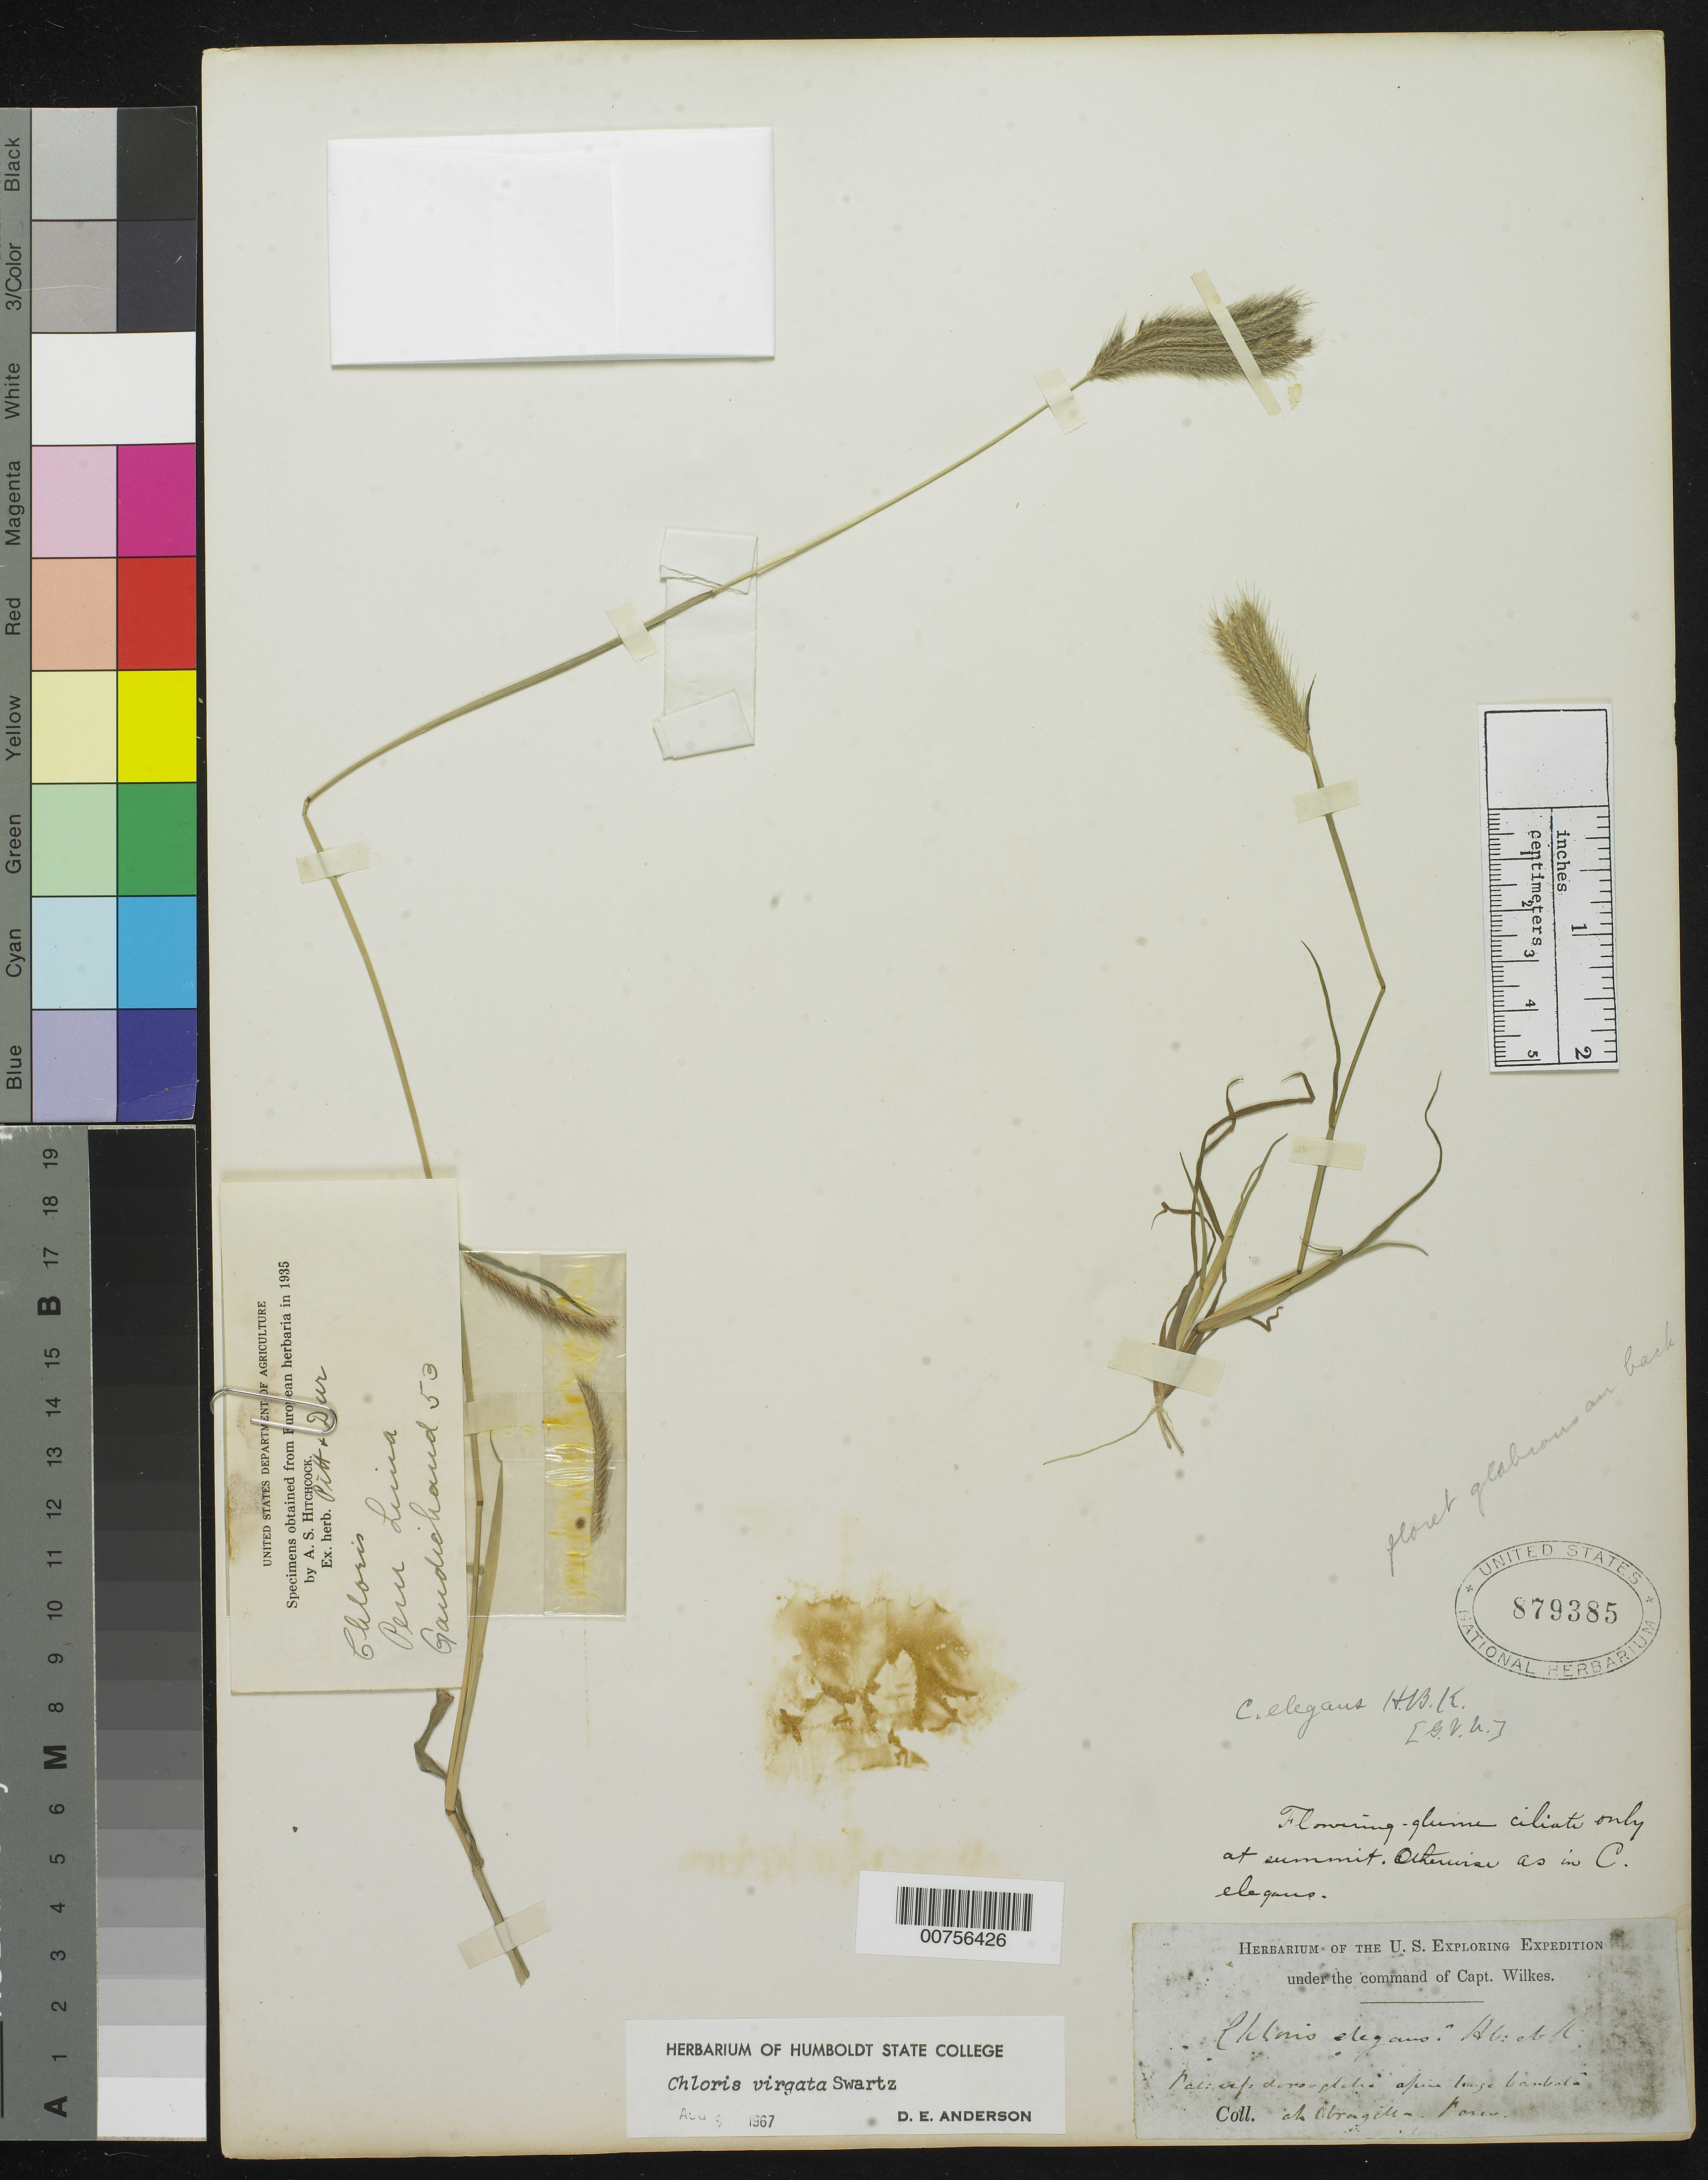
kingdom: Plantae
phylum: Tracheophyta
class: Liliopsida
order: Poales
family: Poaceae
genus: Chloris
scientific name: Chloris virgata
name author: Sw.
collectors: Wilkes Explor. Exped.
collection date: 1838/1842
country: Peru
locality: Obrajillo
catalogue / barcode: US 879385